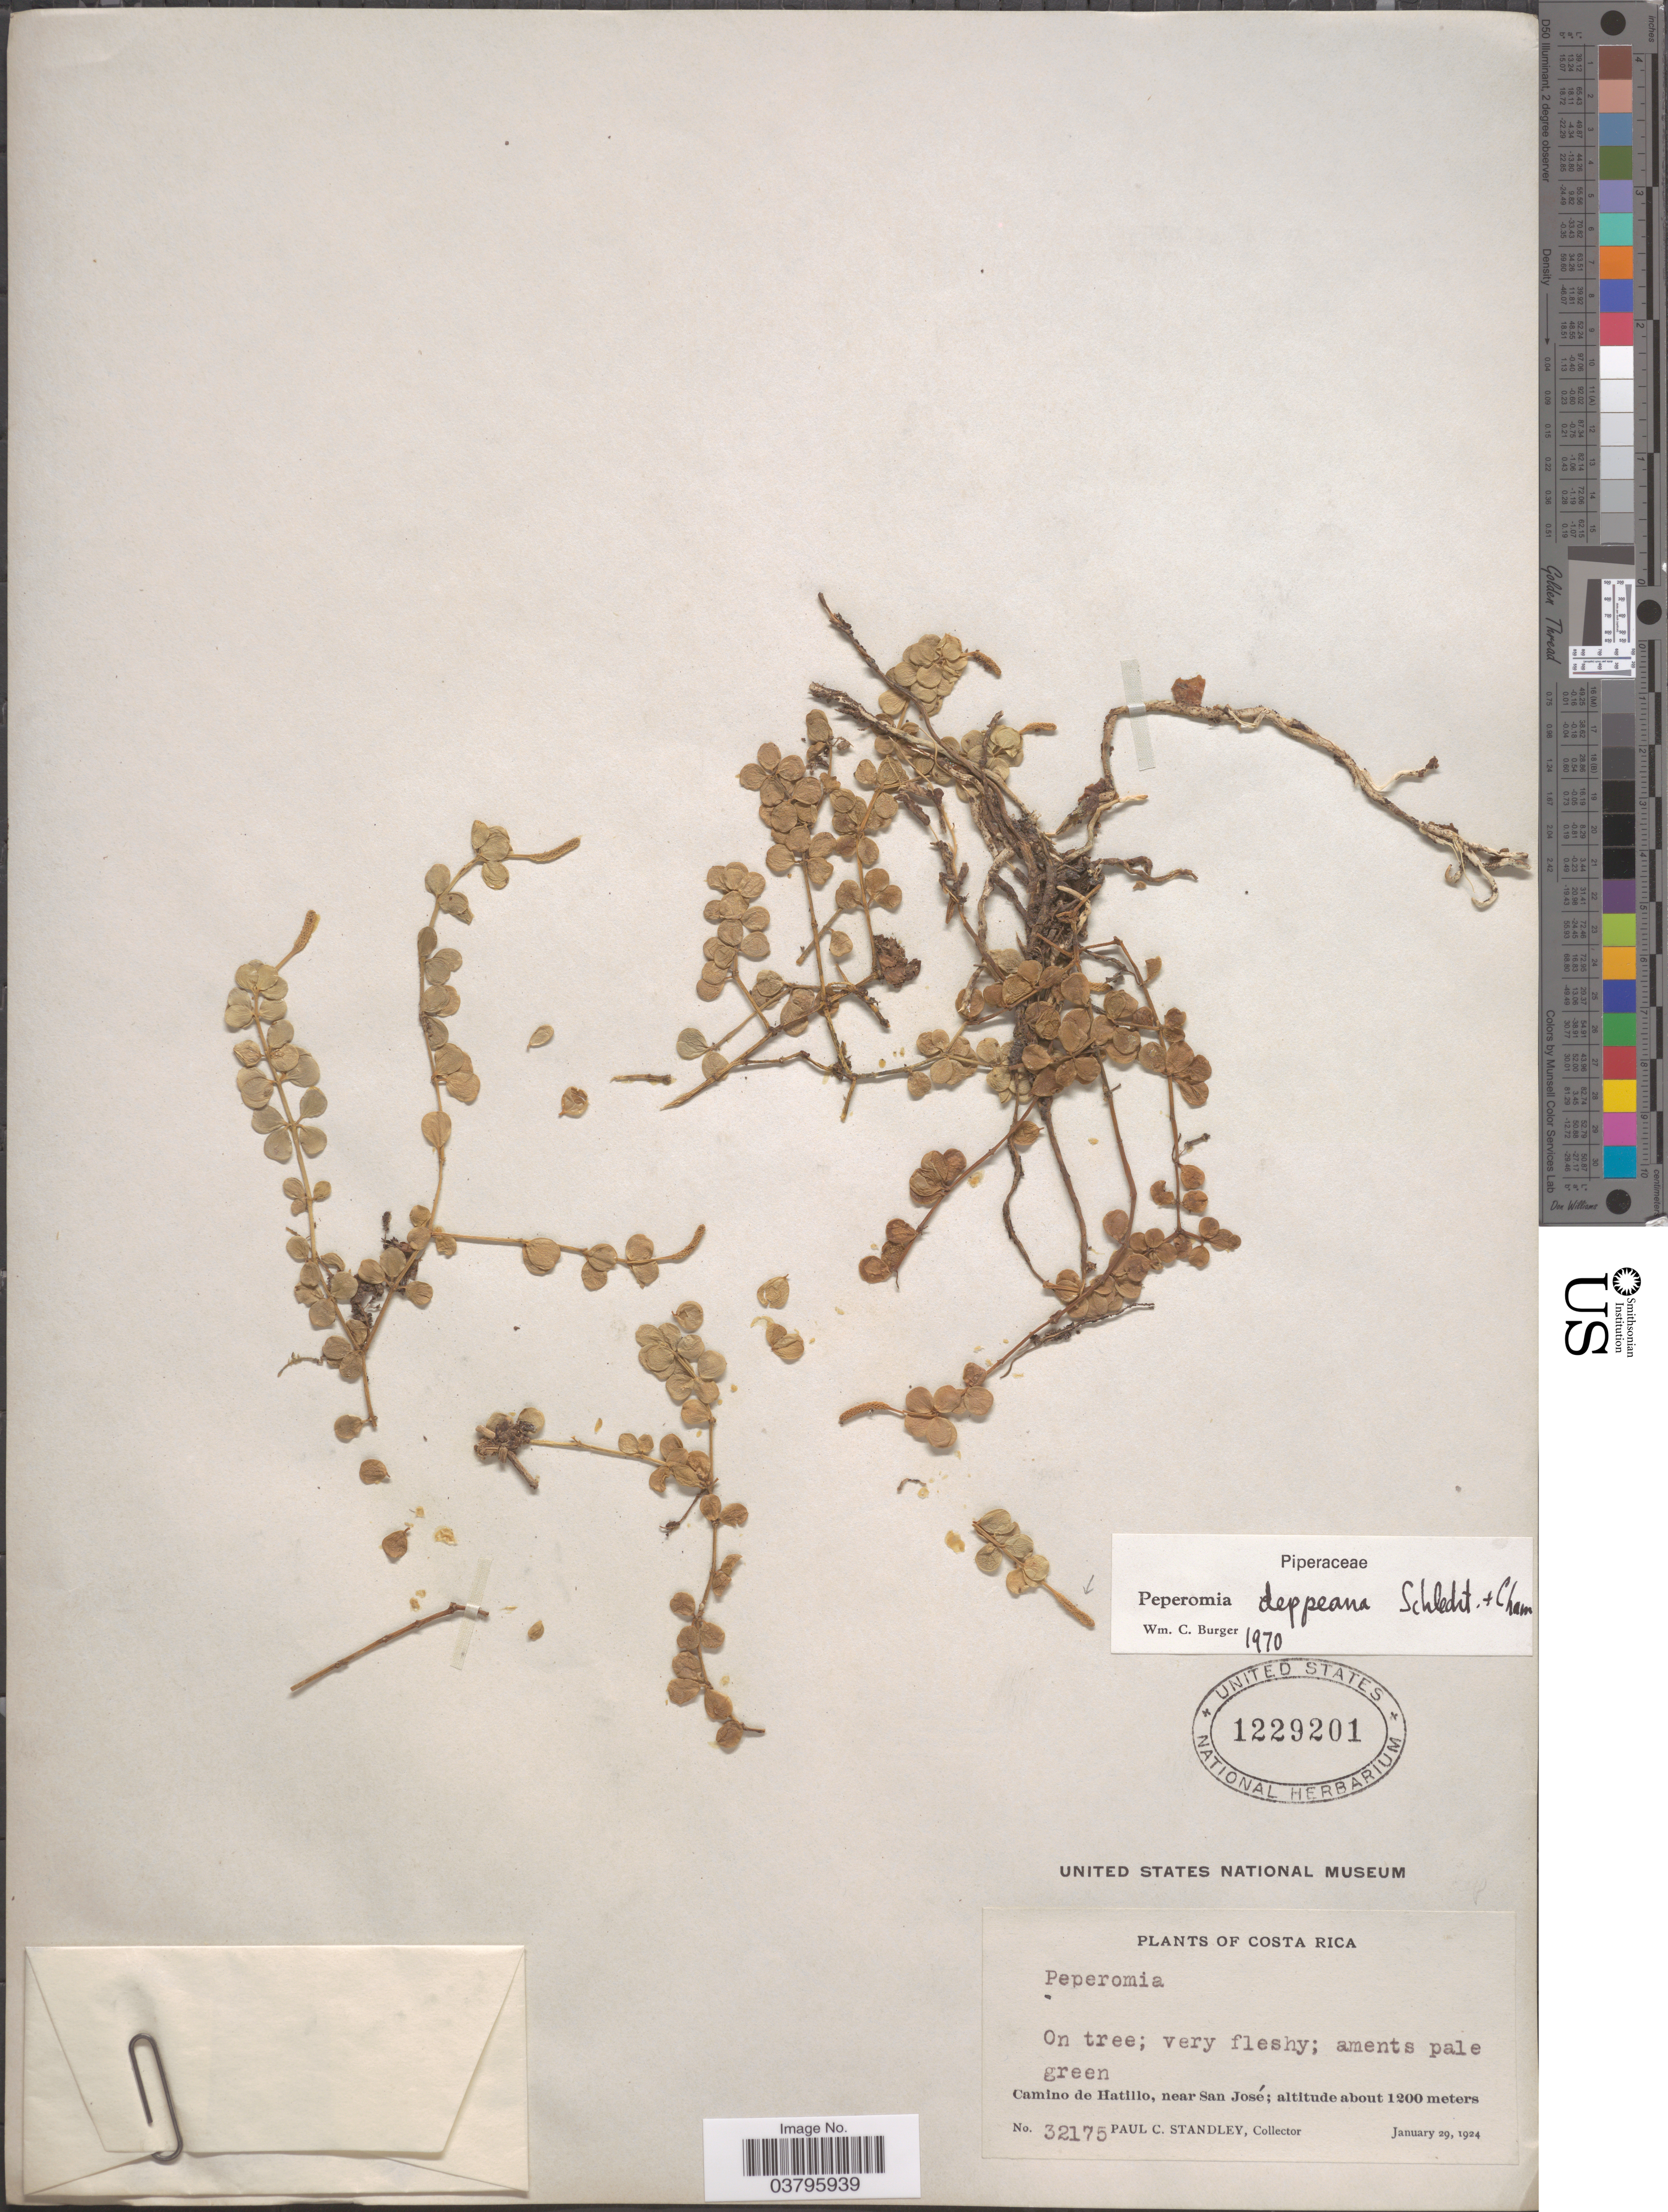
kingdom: Plantae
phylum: Tracheophyta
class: Magnoliopsida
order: Piperales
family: Piperaceae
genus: Peperomia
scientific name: Peperomia deppeana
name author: Schltdl. & Cham.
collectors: P. C. Standley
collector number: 32175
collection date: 1924-01-29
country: Costa Rica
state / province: San José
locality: Camino de Hatillo, near San José.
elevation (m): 1200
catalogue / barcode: US 129201